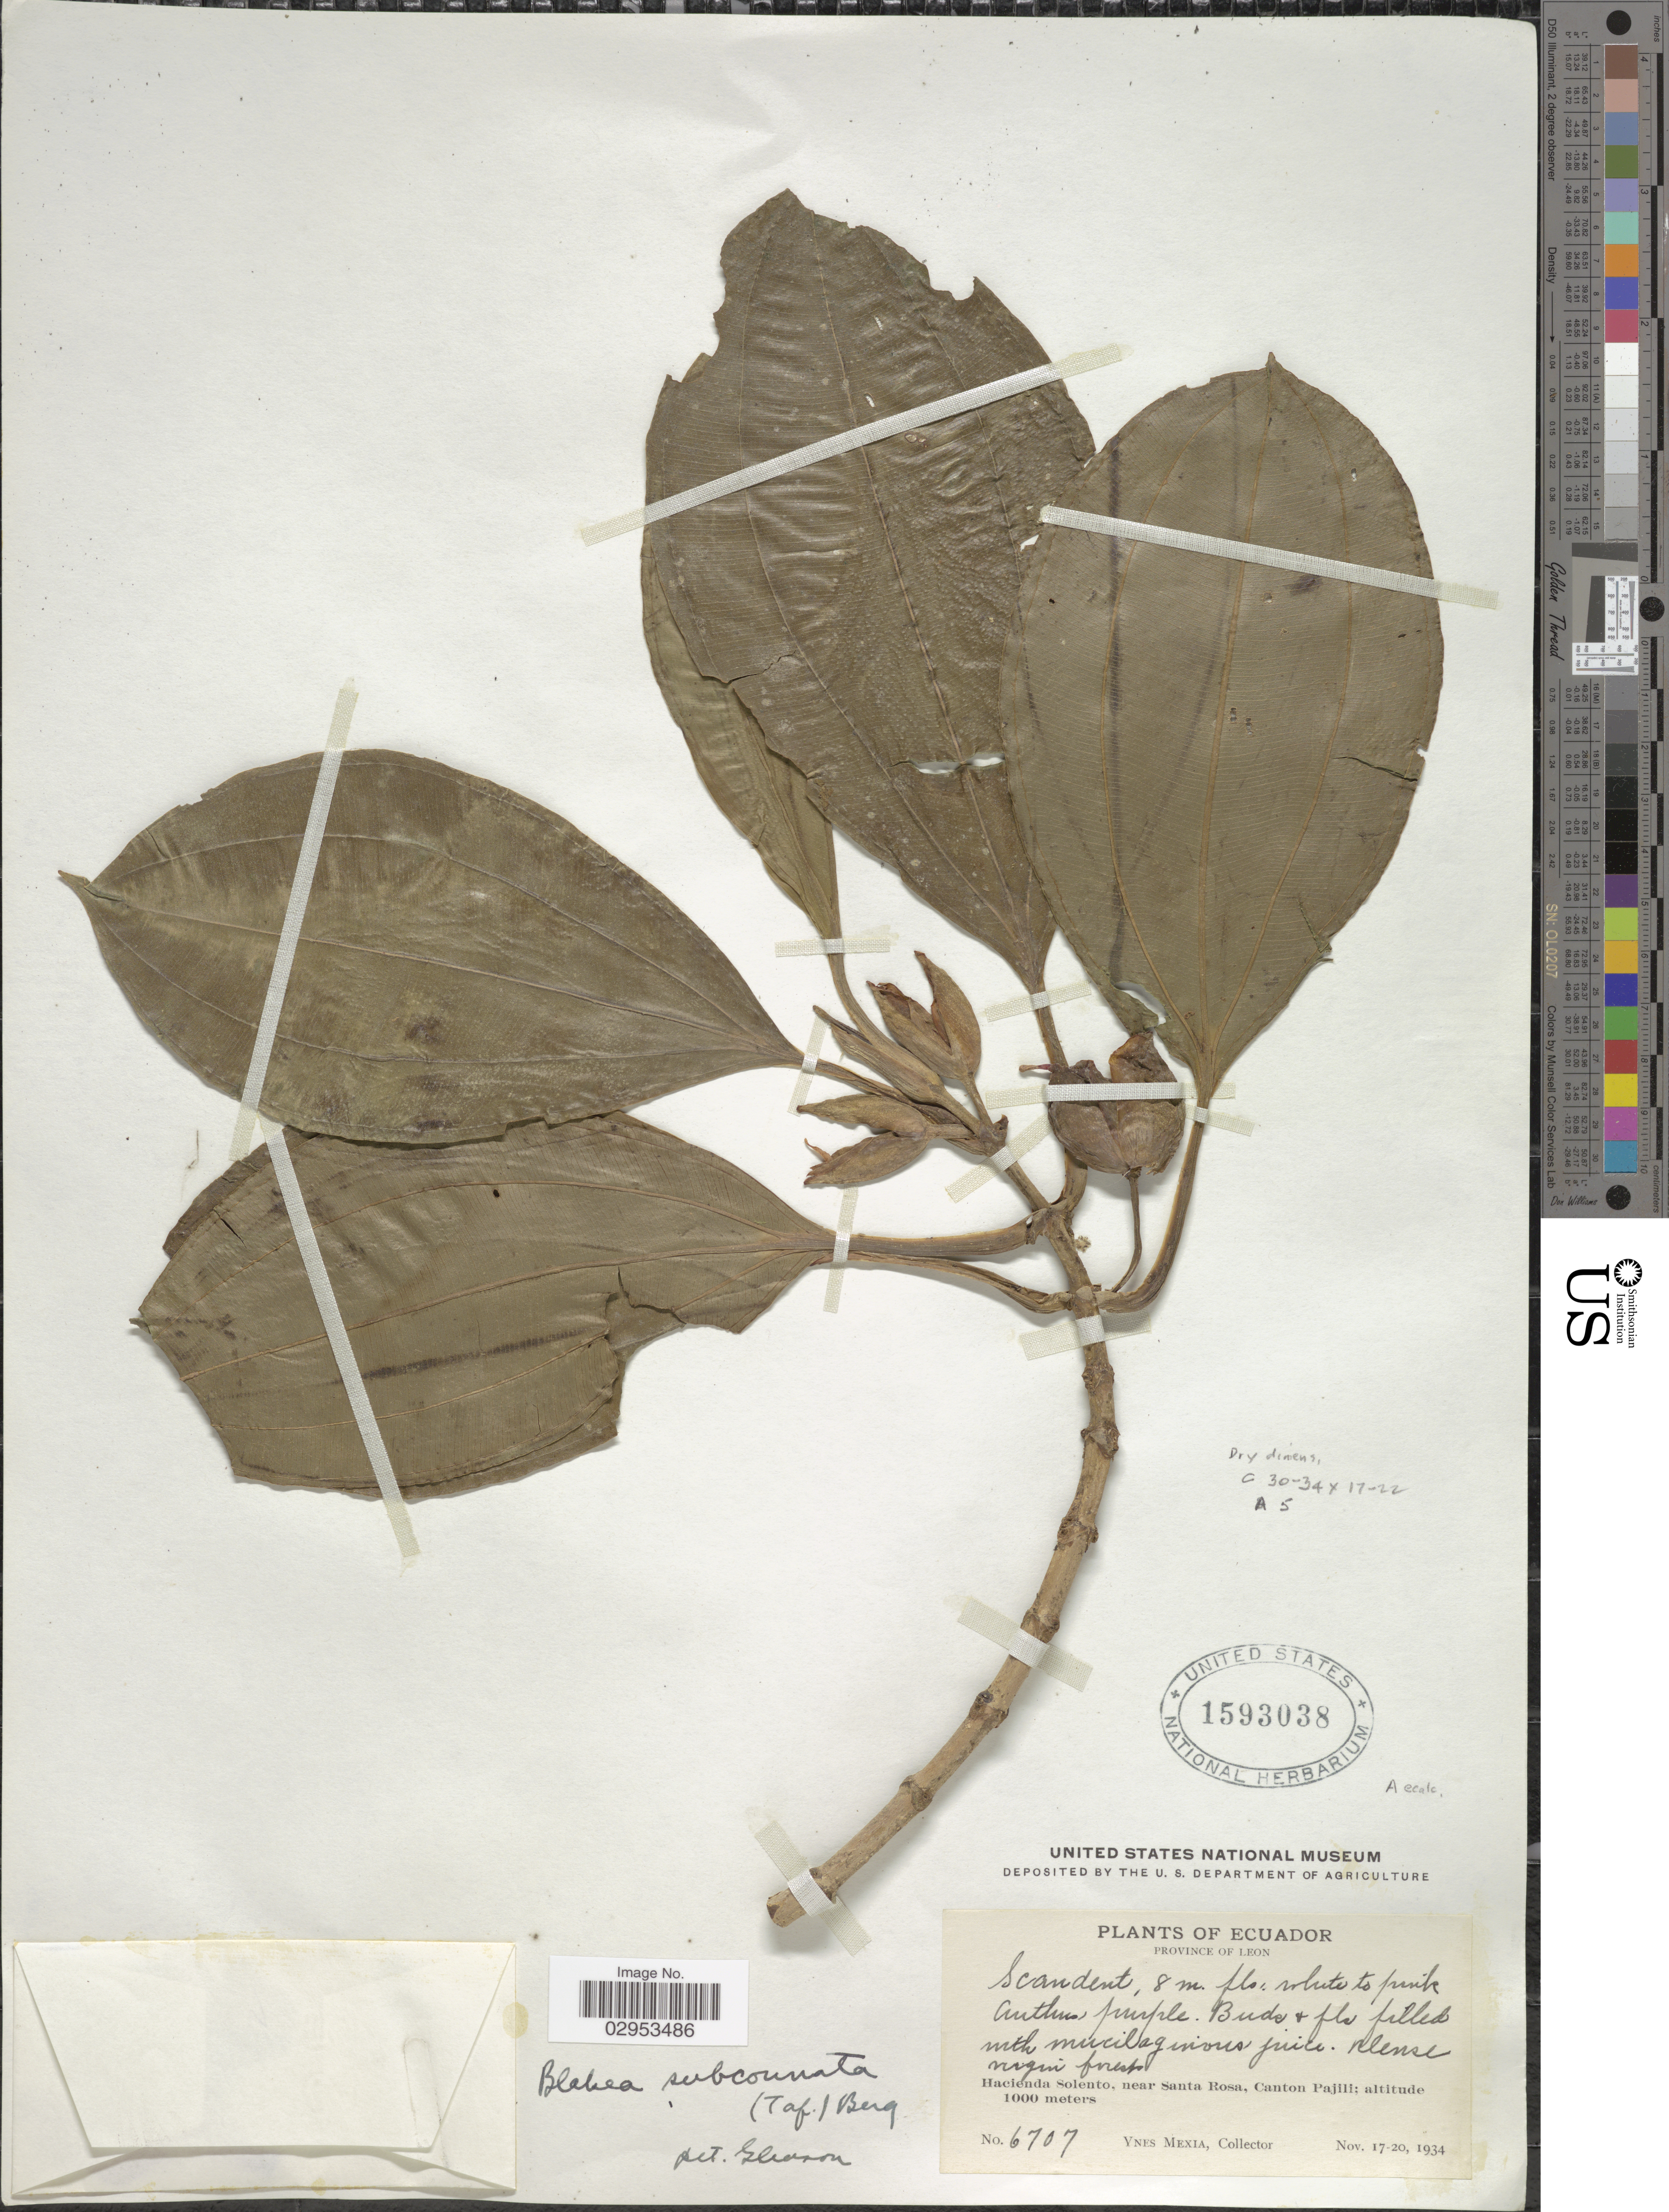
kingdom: Plantae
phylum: Tracheophyta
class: Magnoliopsida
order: Myrtales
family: Melastomataceae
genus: Blakea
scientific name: Blakea subconnata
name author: O. Berg ex Triana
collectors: Y. Mexia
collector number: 6707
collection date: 1934-11-17/1934-11-20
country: Ecuador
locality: Province of Leon. Hacienda Solento, near Santa Rosa, Canton Pajili.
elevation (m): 1000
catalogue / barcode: US 1593038